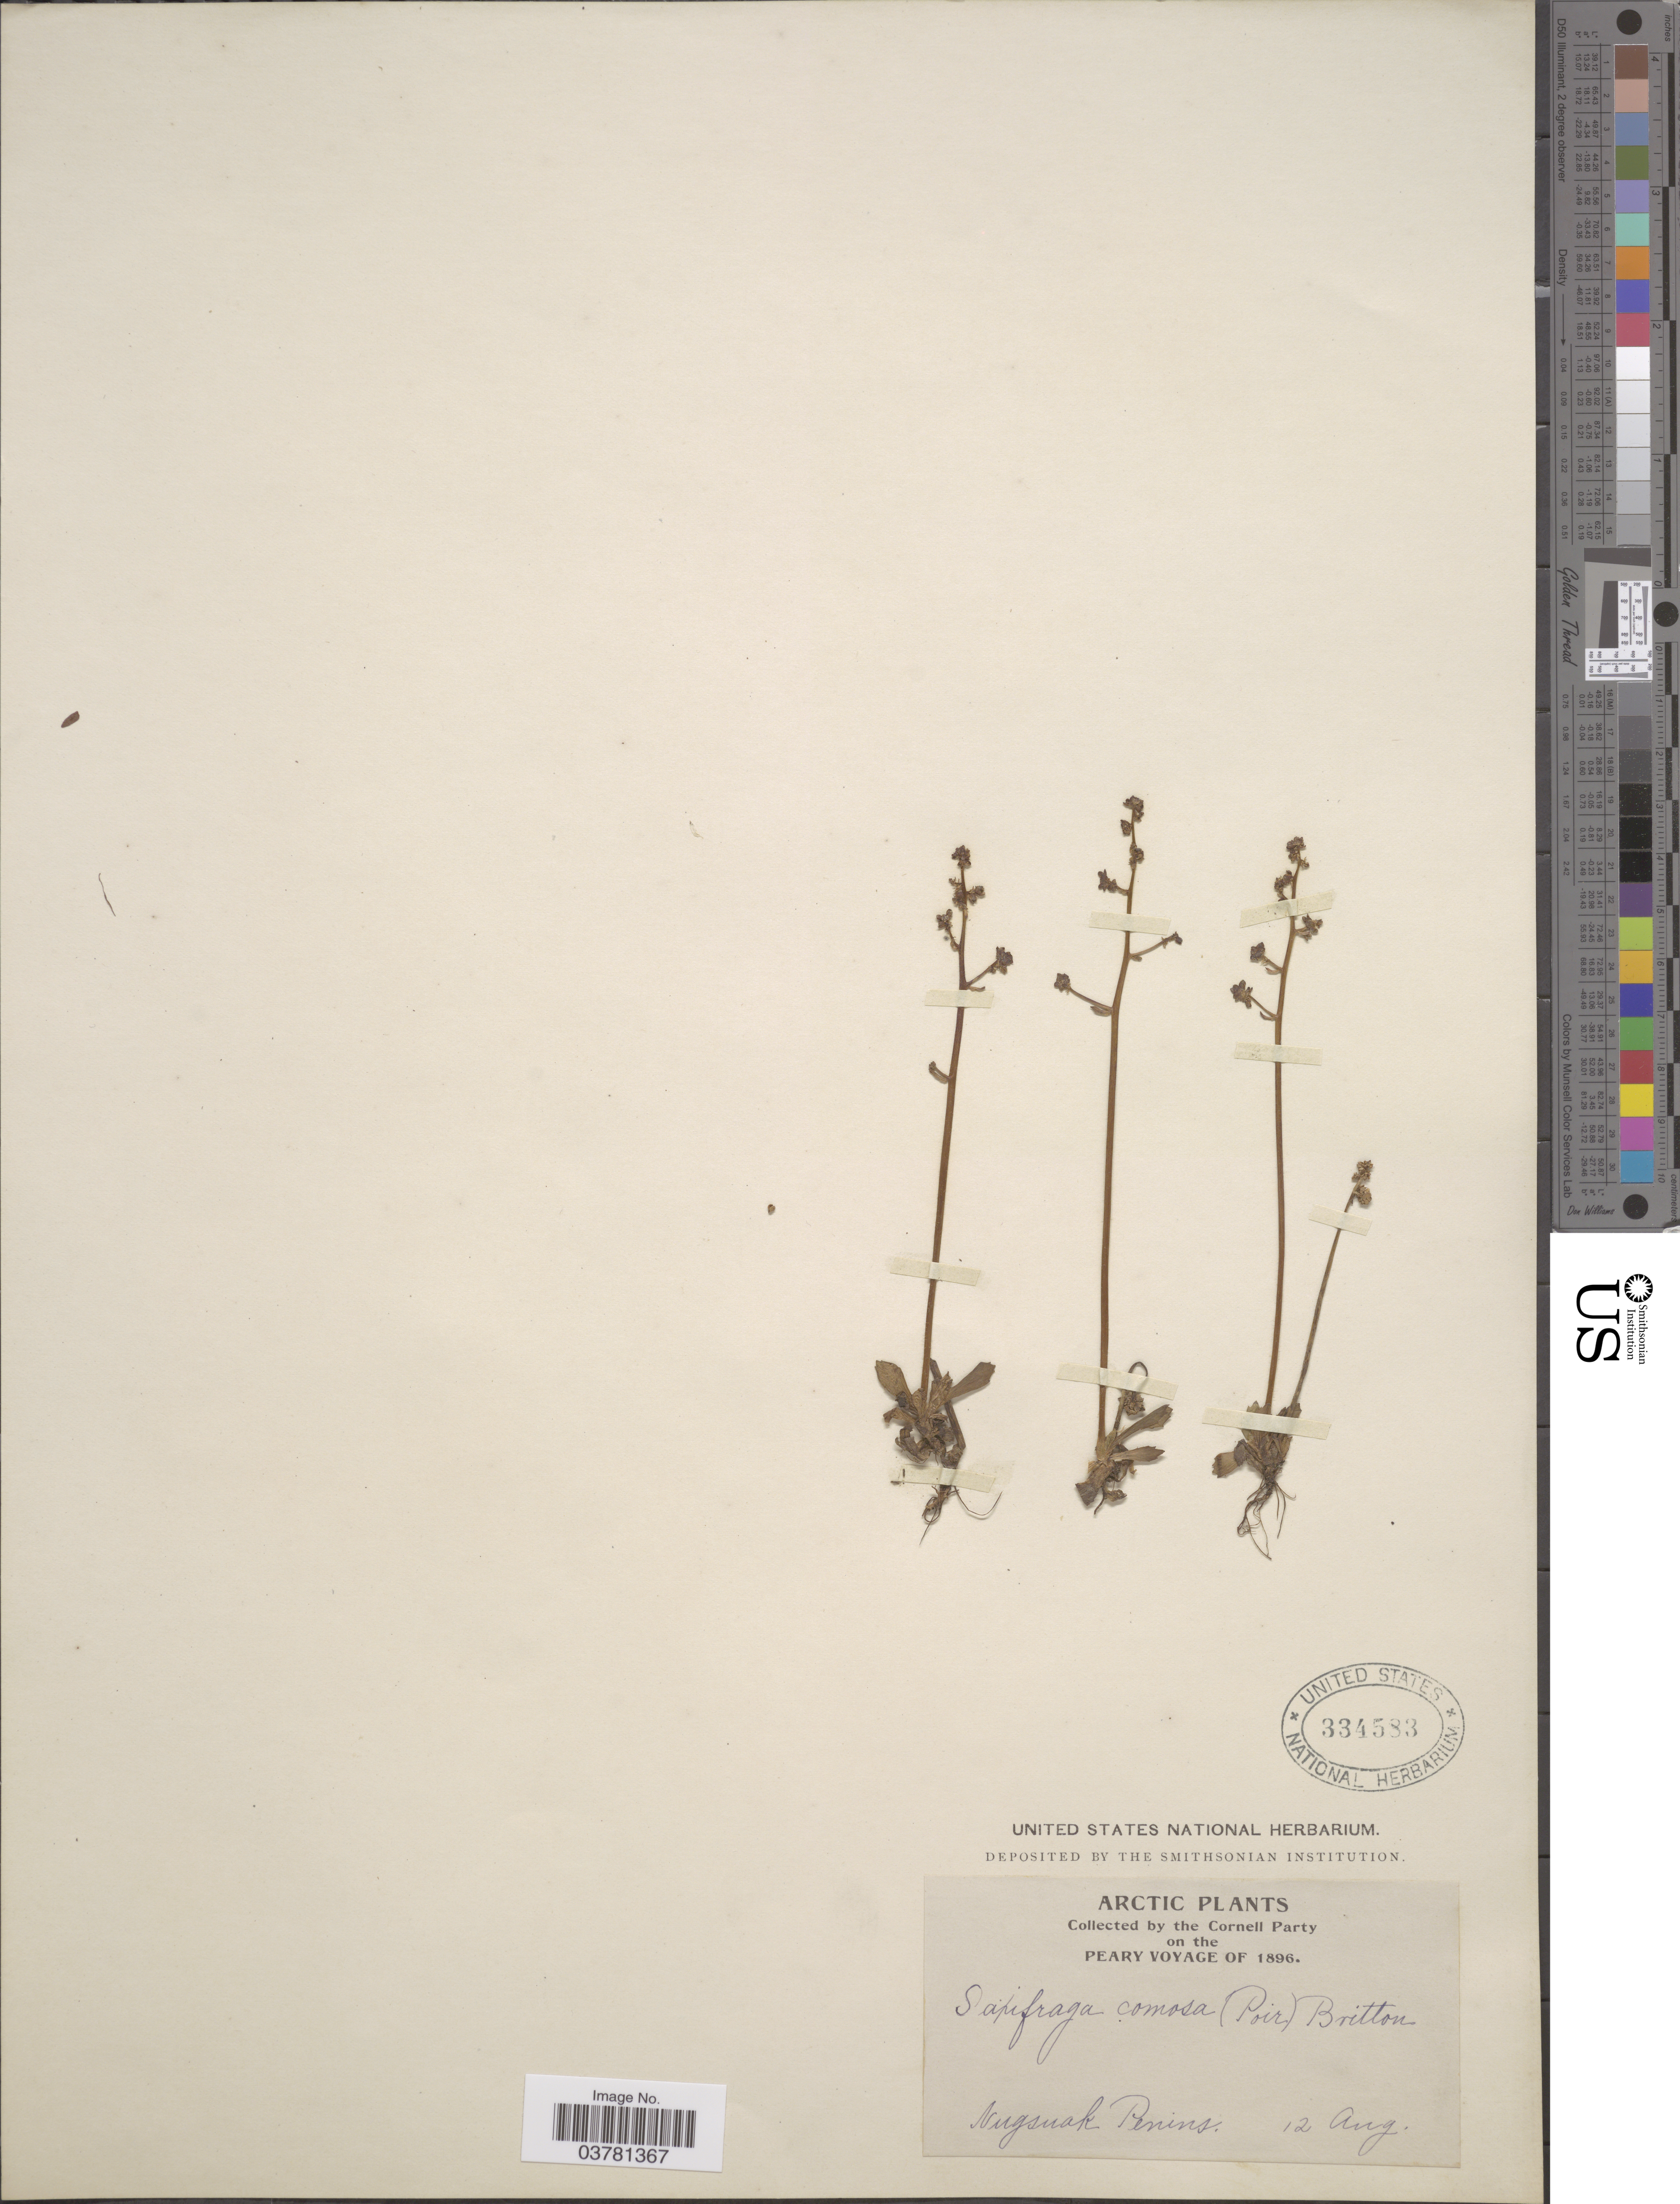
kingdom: Plantae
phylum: Tracheophyta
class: Magnoliopsida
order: Saxifragales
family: Saxifragaceae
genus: Micranthes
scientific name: Micranthes foliolosa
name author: (R. Br.) Gornall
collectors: Cornell Party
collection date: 1896-08-12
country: Greenland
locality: Arctic. On the Peary Voyage of 1896. Nugsuak Penins.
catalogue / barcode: US 334583